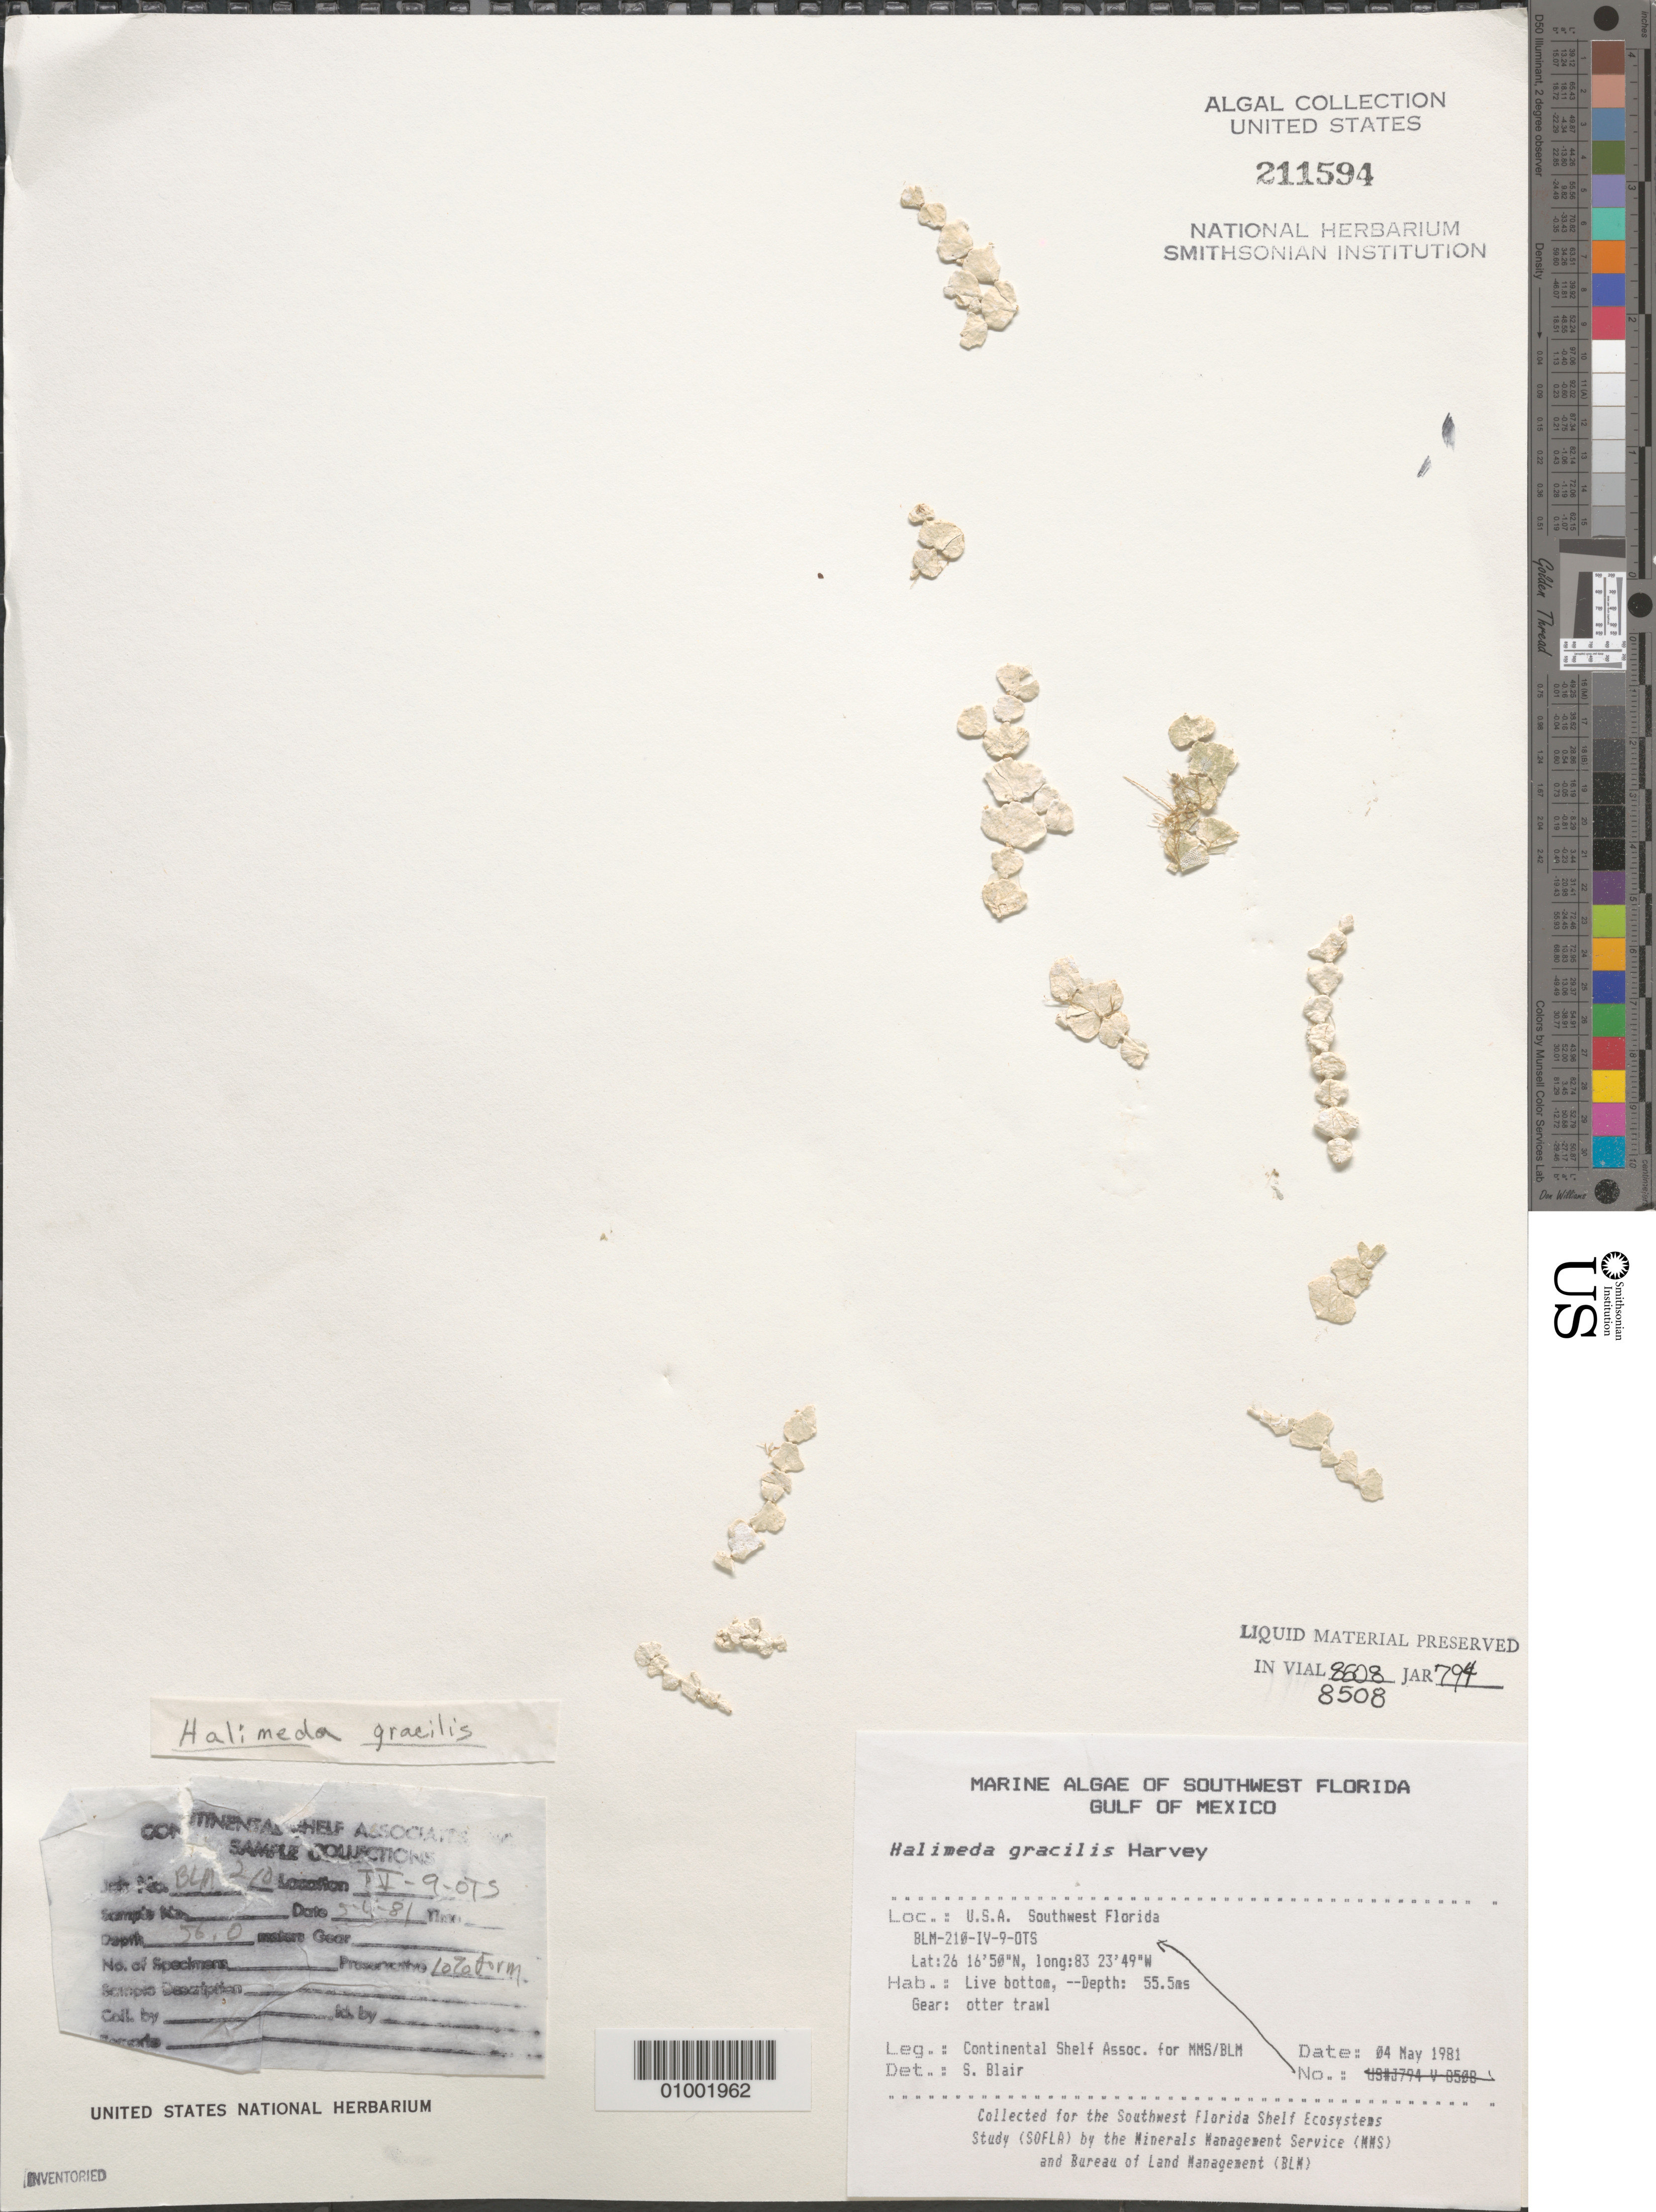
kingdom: Plantae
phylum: Chlorophyta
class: Ulvophyceae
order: Bryopsidales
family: Halimedaceae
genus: Halimeda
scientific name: Halimeda gracilis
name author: Harv. ex J. Agardh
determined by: Blair, S. M.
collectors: Continental Shelf Associates for the MMS/BLM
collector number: BLM-210-IV-9-OTS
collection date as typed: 04 May 1981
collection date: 1981-05-04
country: United States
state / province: Florida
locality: Gulf of Mexico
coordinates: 26 16'50"N, 83 23'49"W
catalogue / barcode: US 211594